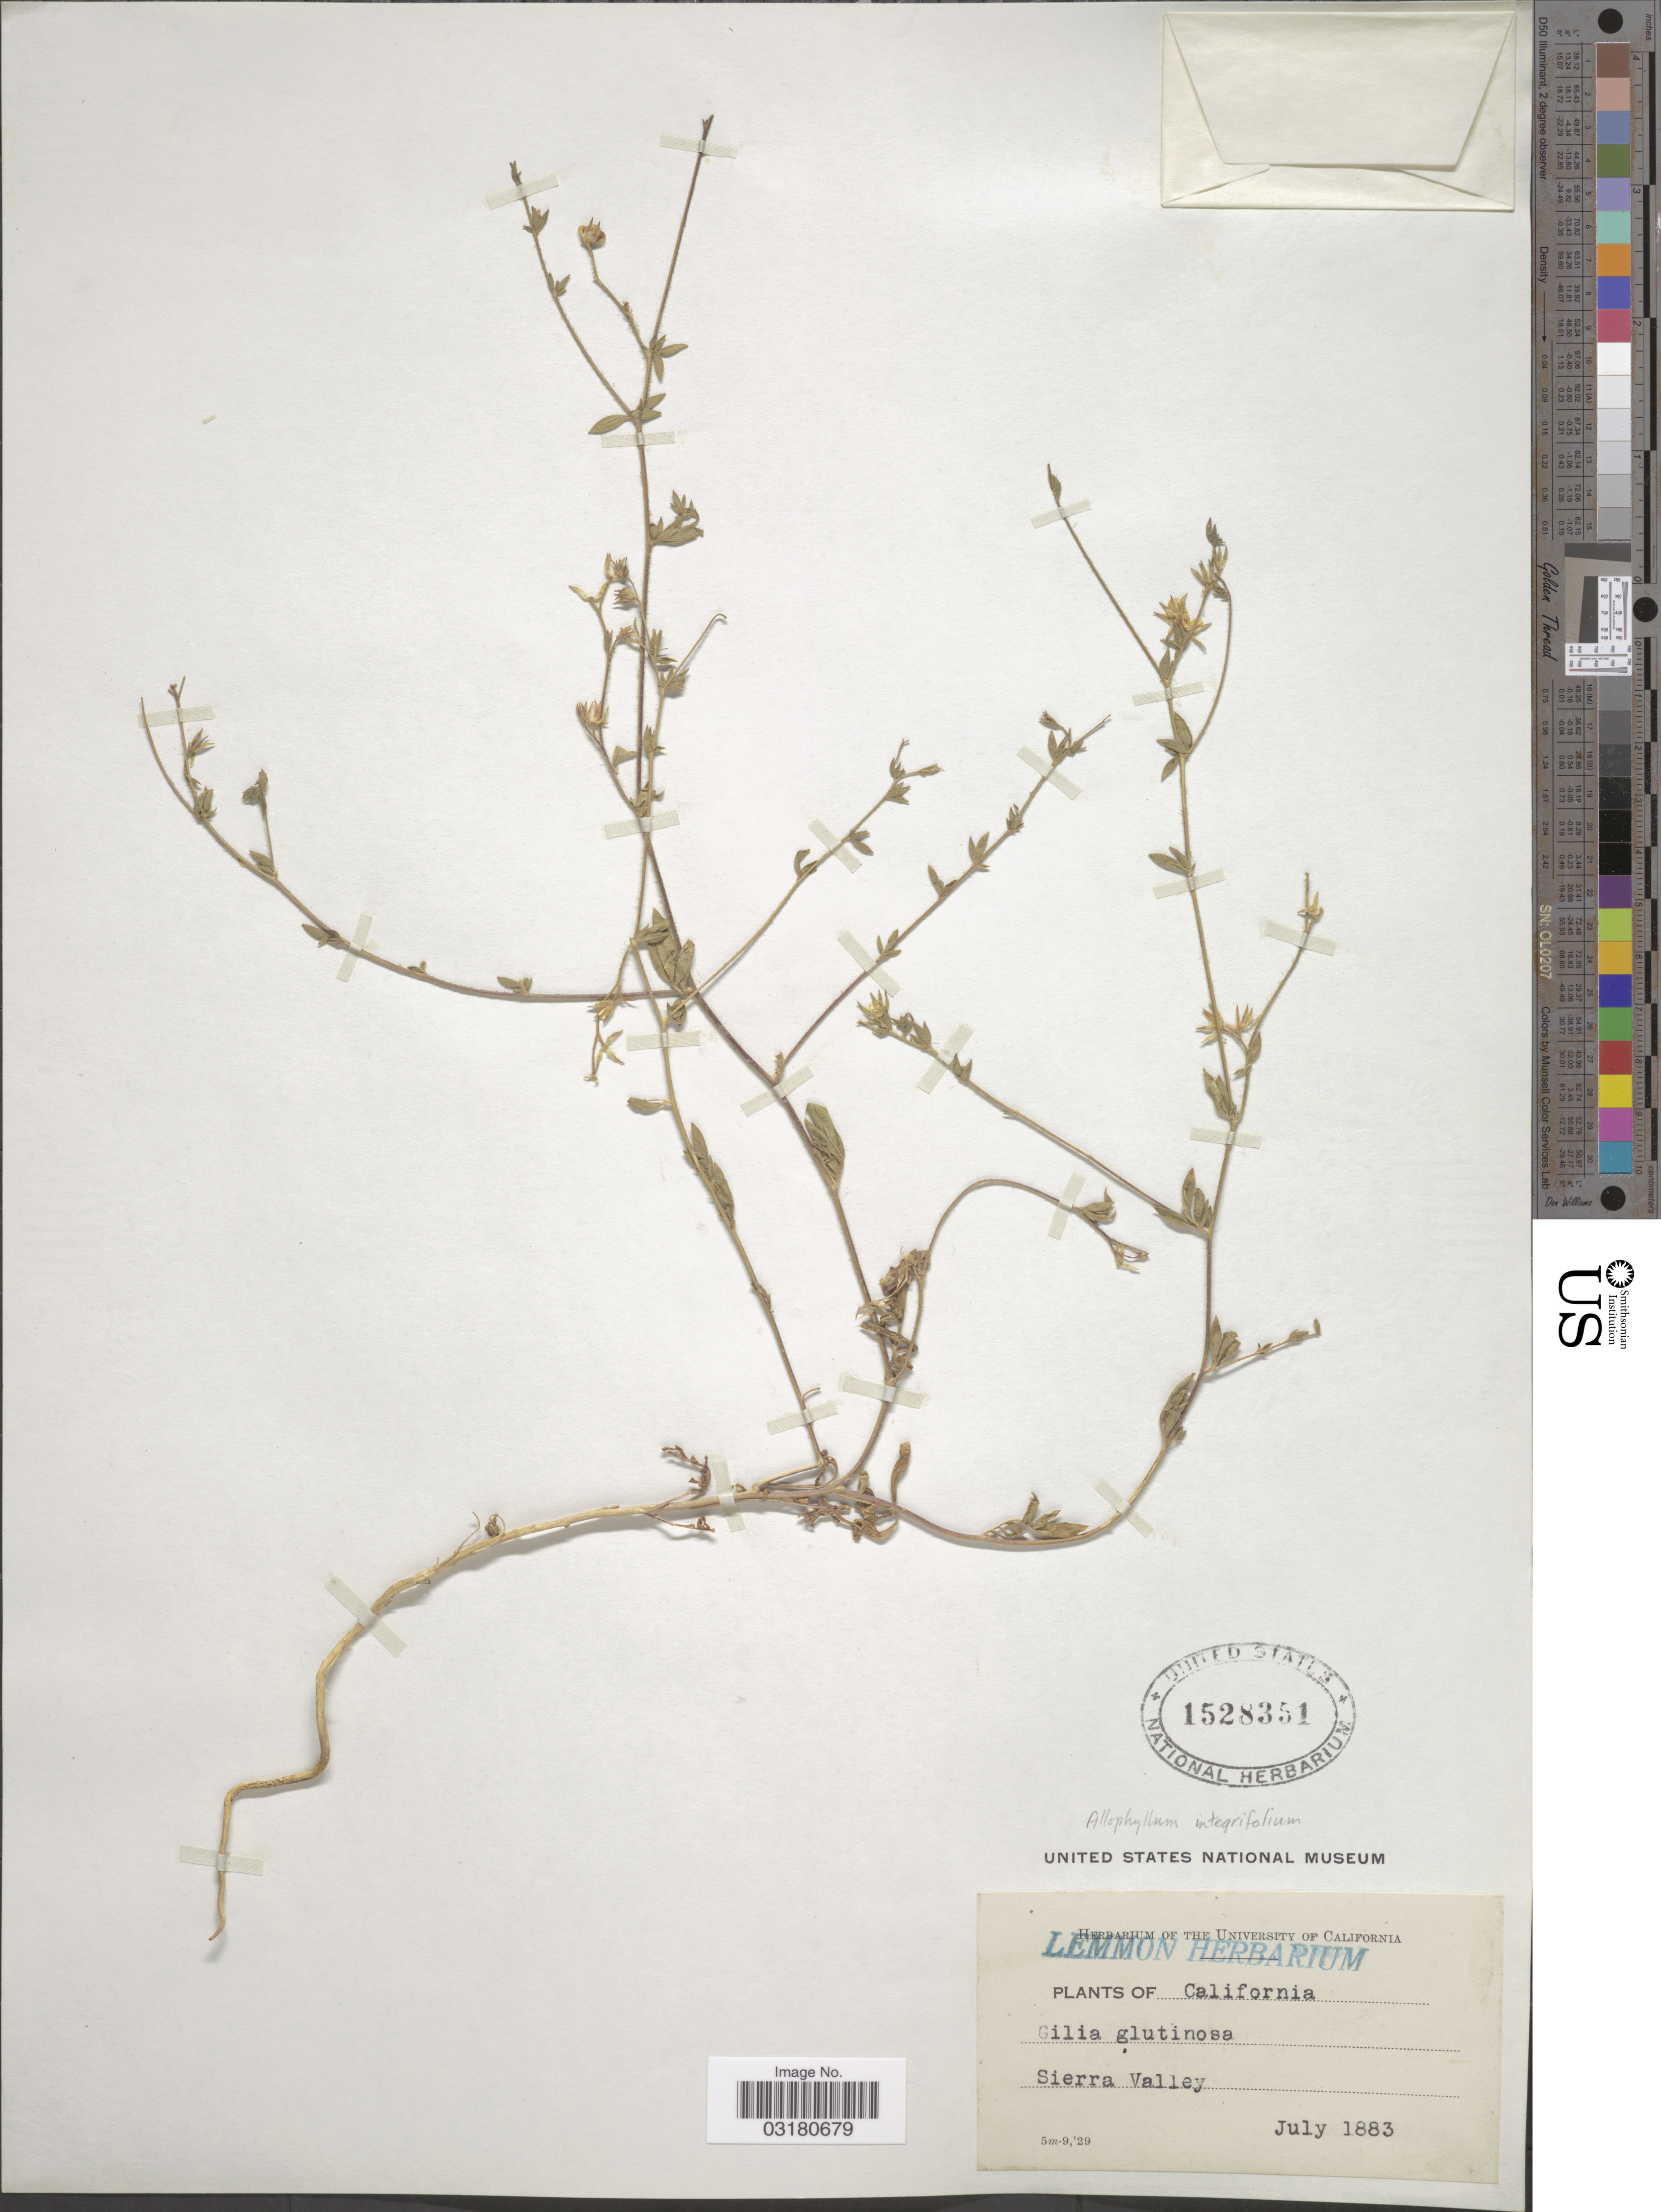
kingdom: Plantae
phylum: Tracheophyta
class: Magnoliopsida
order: Ericales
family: Polemoniaceae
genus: Allophyllum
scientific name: Allophyllum integrifolium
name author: (Brand) A.D. Grant & V.E. Grant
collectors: ex herb. Lemmon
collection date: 1883-07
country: United States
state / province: California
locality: Sierra Valley.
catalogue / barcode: US 1528351